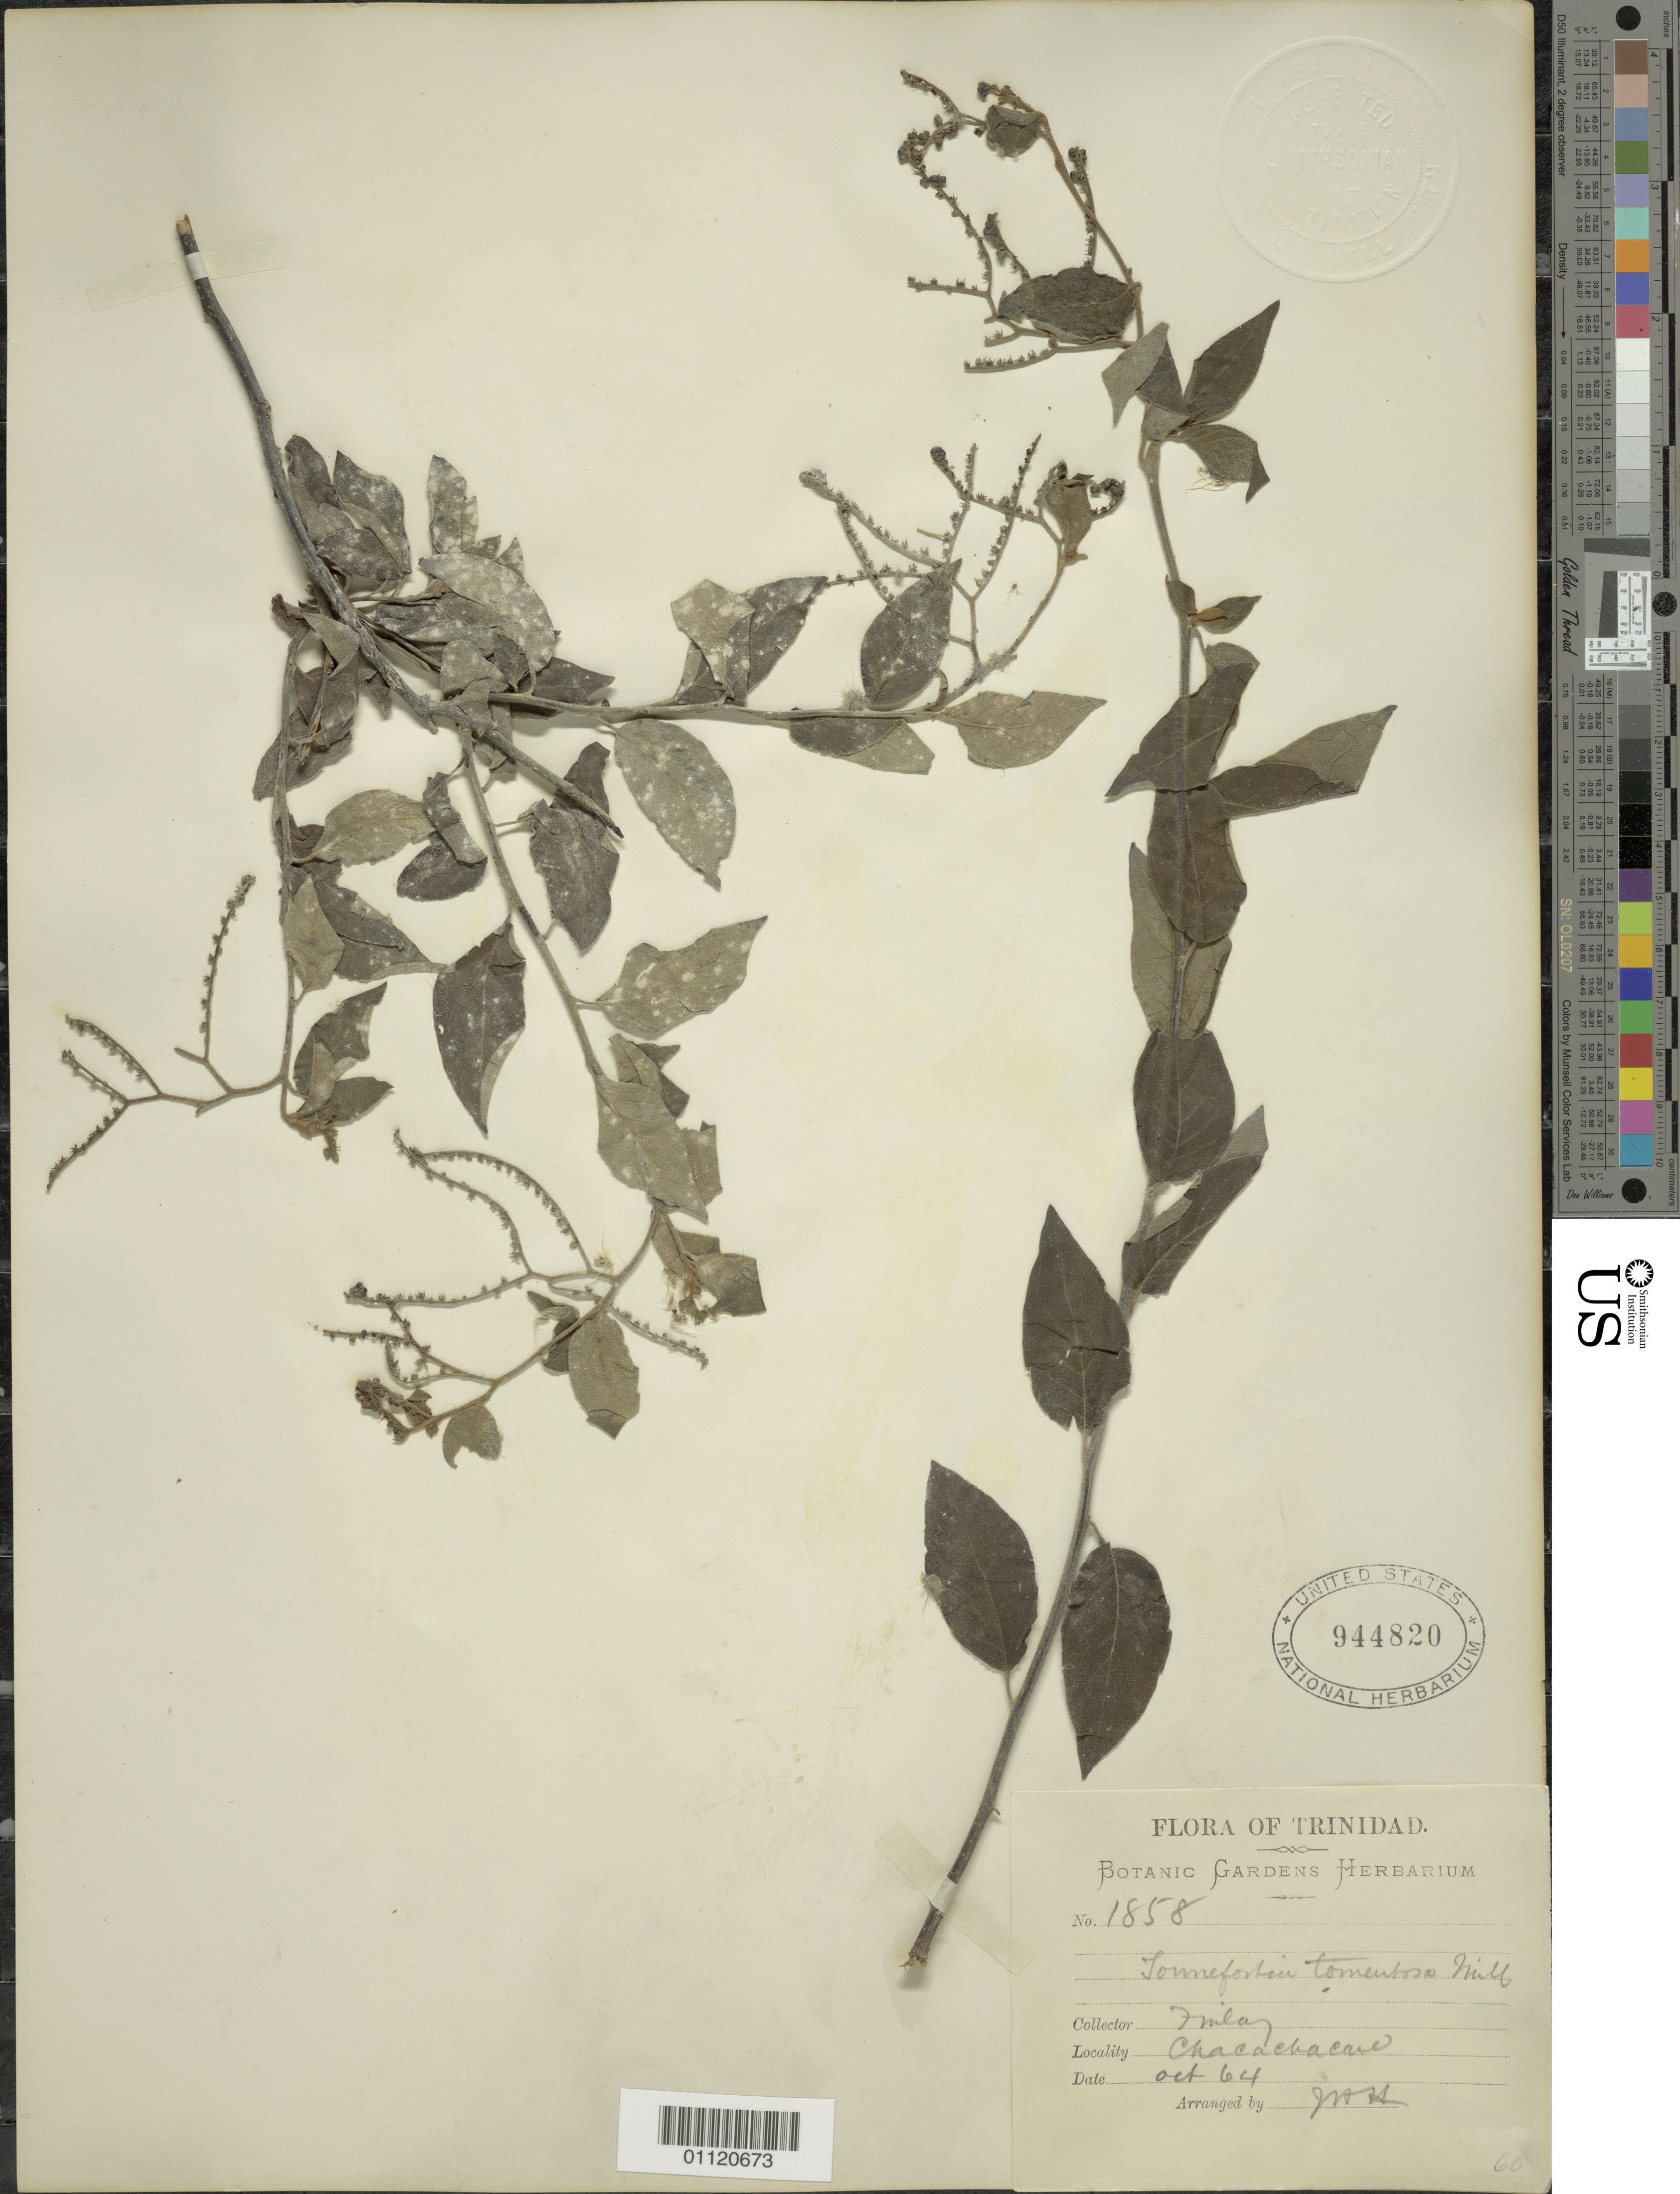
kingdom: Plantae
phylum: Tracheophyta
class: Magnoliopsida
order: Boraginales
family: Heliotropiaceae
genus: Tournefortia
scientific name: Tournefortia volubilis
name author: L.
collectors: -. Finlay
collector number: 1858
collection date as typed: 01 Oct 1864 to 31 Oct 1864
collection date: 1864-10-01/1864-10-31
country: Trinidad and Tobago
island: Chacachacare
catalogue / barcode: US 944820